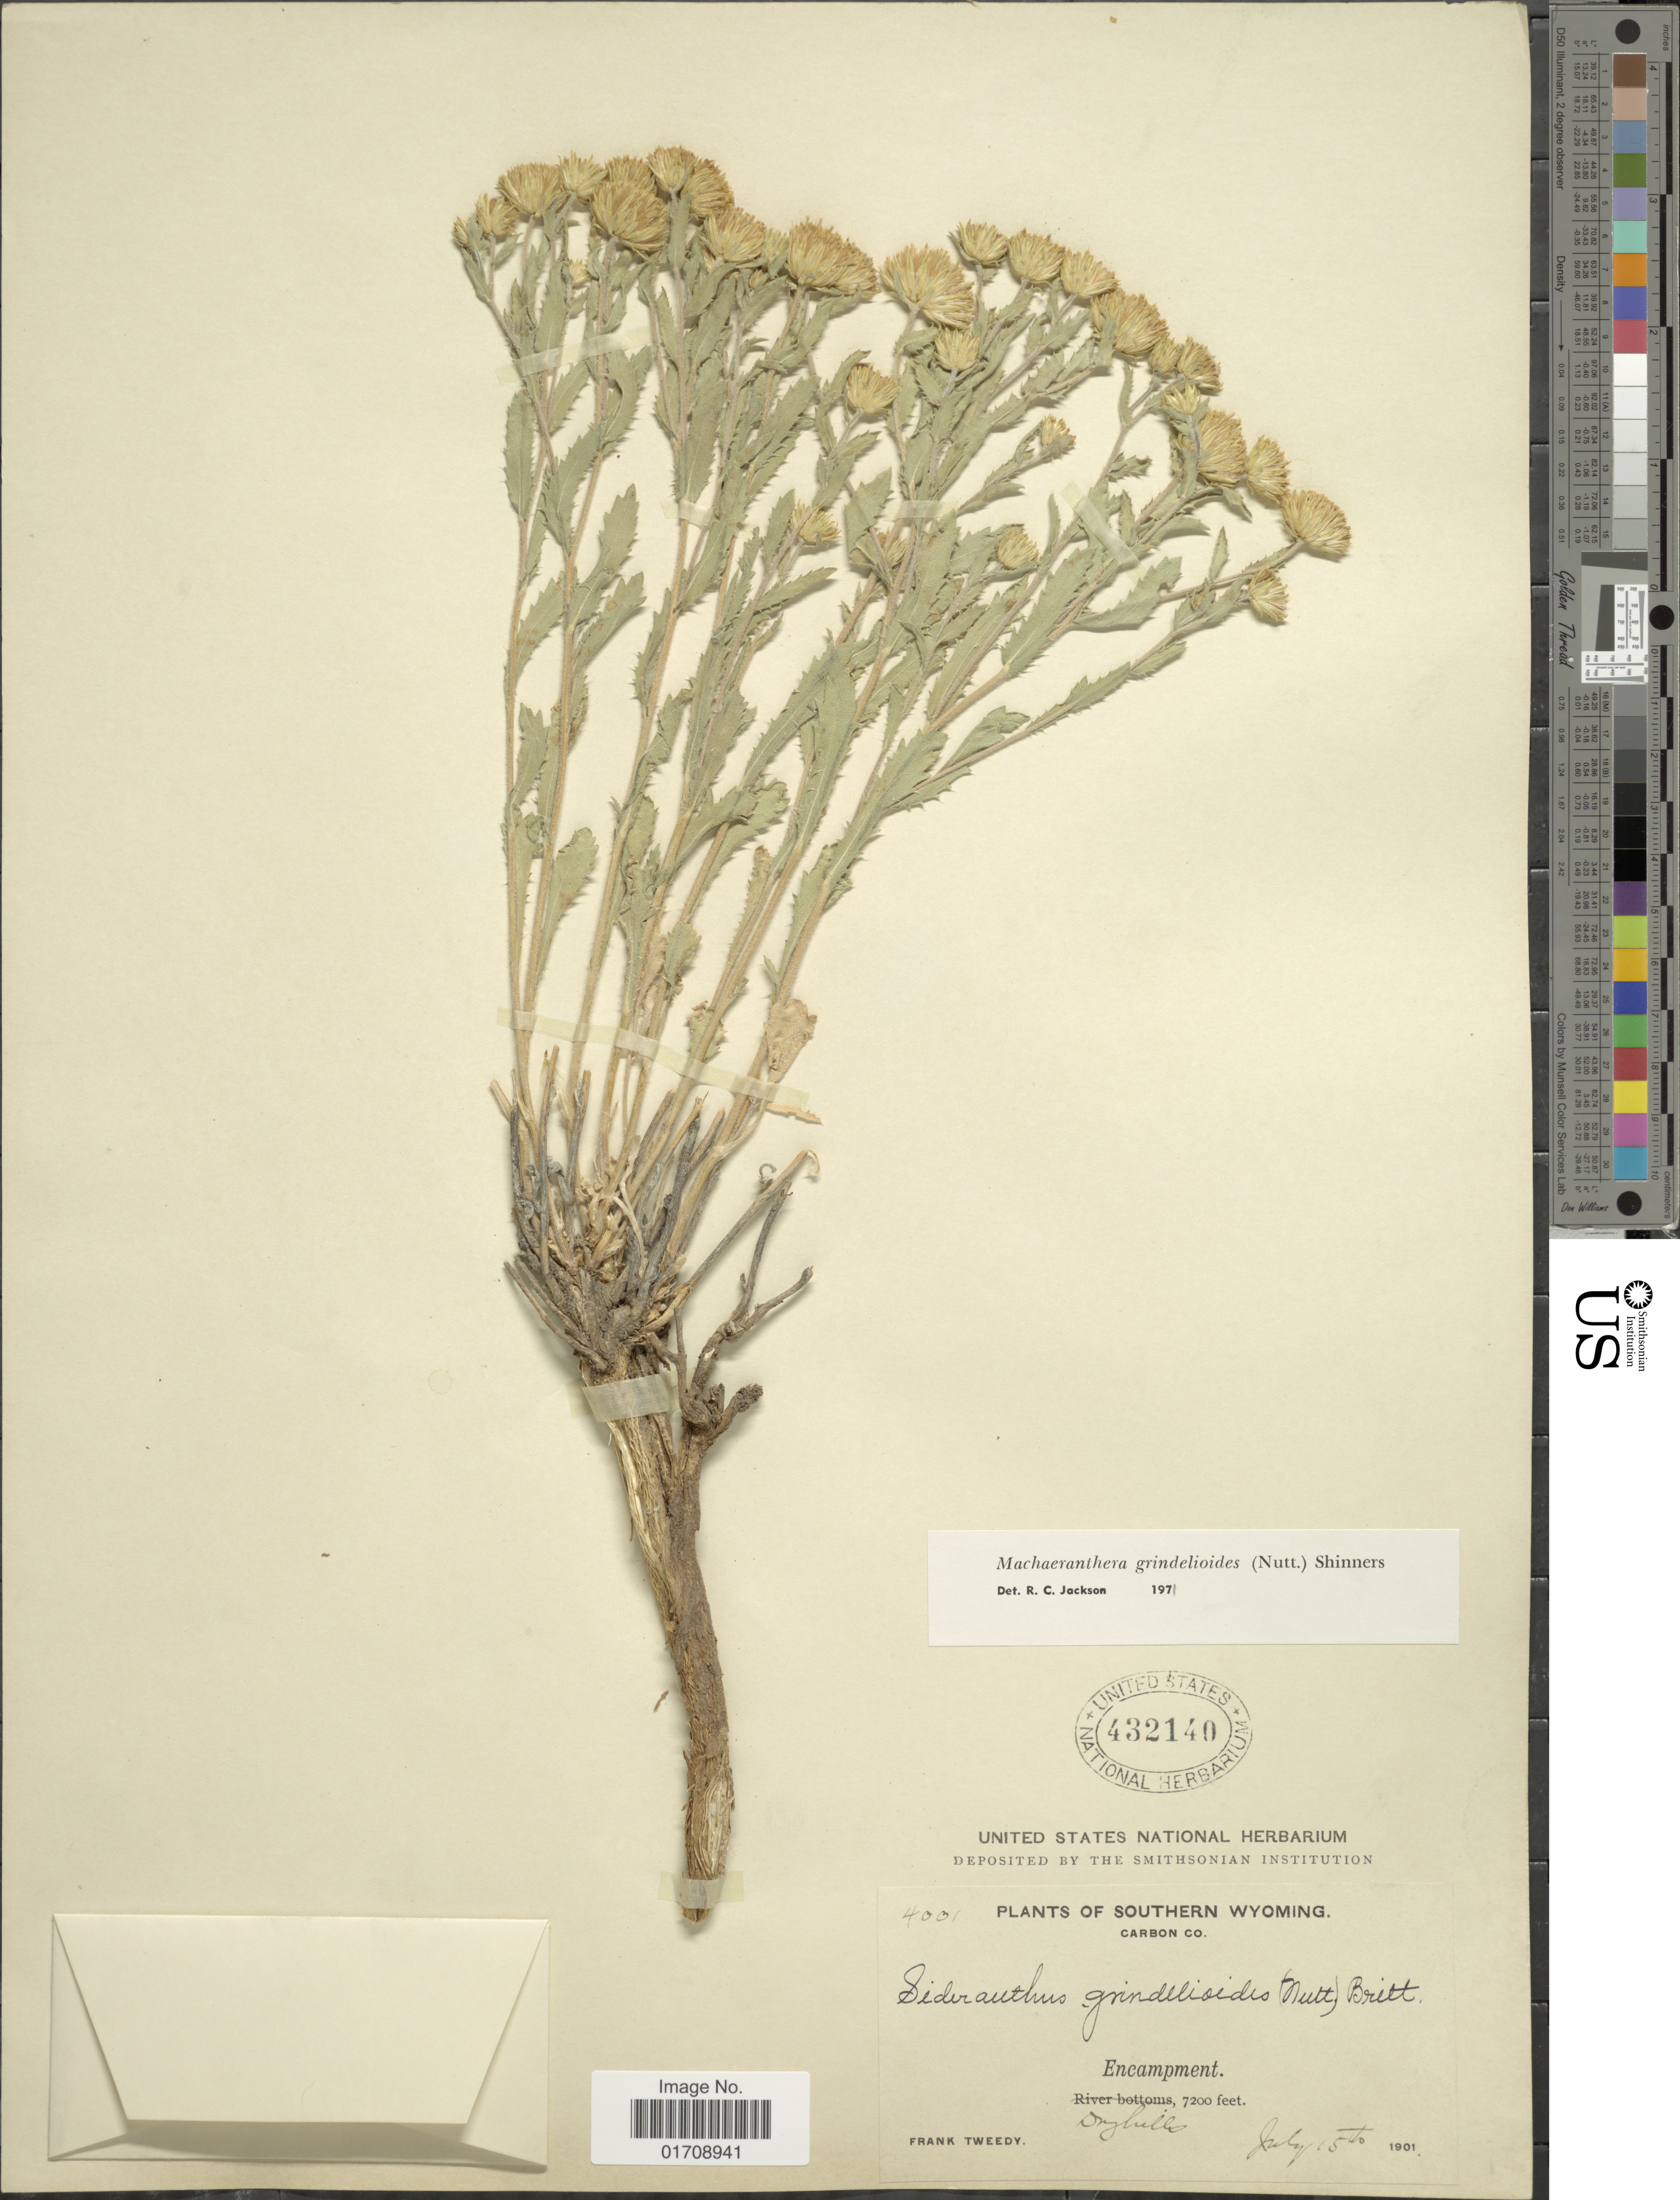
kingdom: Plantae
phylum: Tracheophyta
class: Magnoliopsida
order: Asterales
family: Asteraceae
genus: Machaeranthera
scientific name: Machaeranthera grindelioides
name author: (Nutt.) Shinners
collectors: F. Tweedy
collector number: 4001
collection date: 1901-07-15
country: United States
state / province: Wyoming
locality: Southern Wyoming, Carbon Co., Encampment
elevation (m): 2195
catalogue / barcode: US 432140